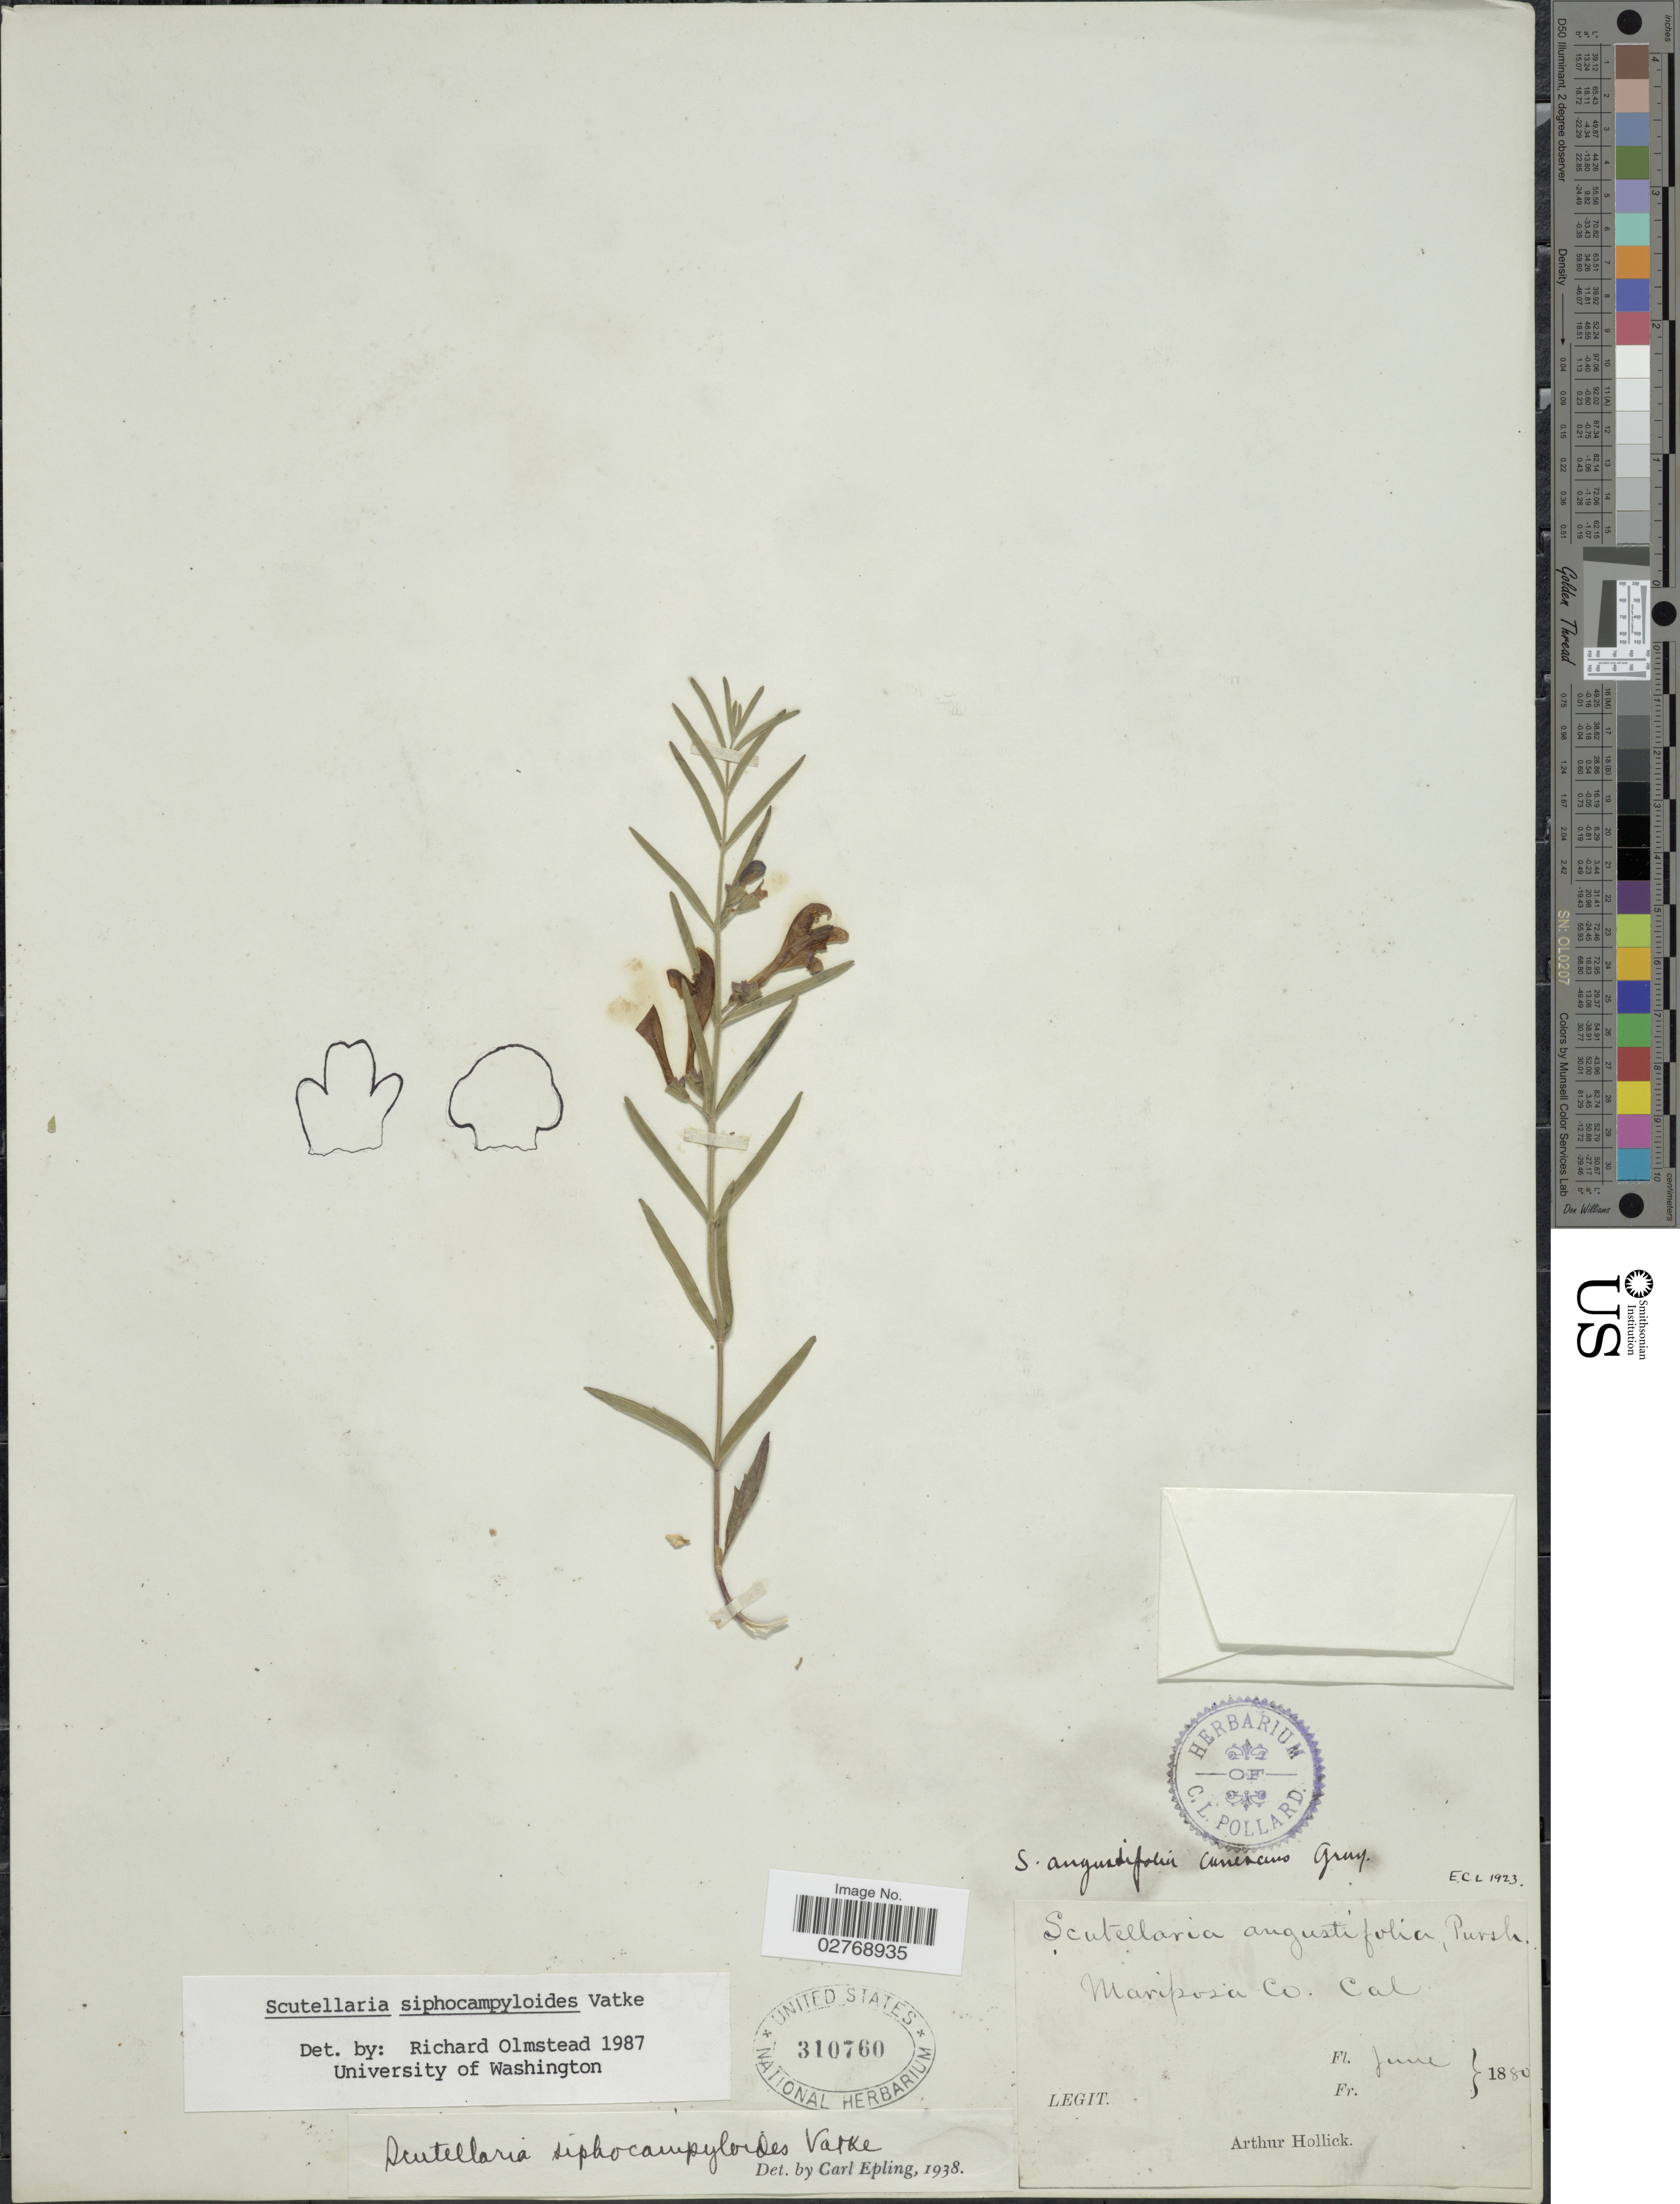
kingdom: Plantae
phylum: Tracheophyta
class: Magnoliopsida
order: Lamiales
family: Lamiaceae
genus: Scutellaria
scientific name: Scutellaria siphocampyloides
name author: Vatke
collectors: A. Hollick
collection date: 1880-06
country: United States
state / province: California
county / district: Mariposa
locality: Mariposa Co.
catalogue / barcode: US 310760